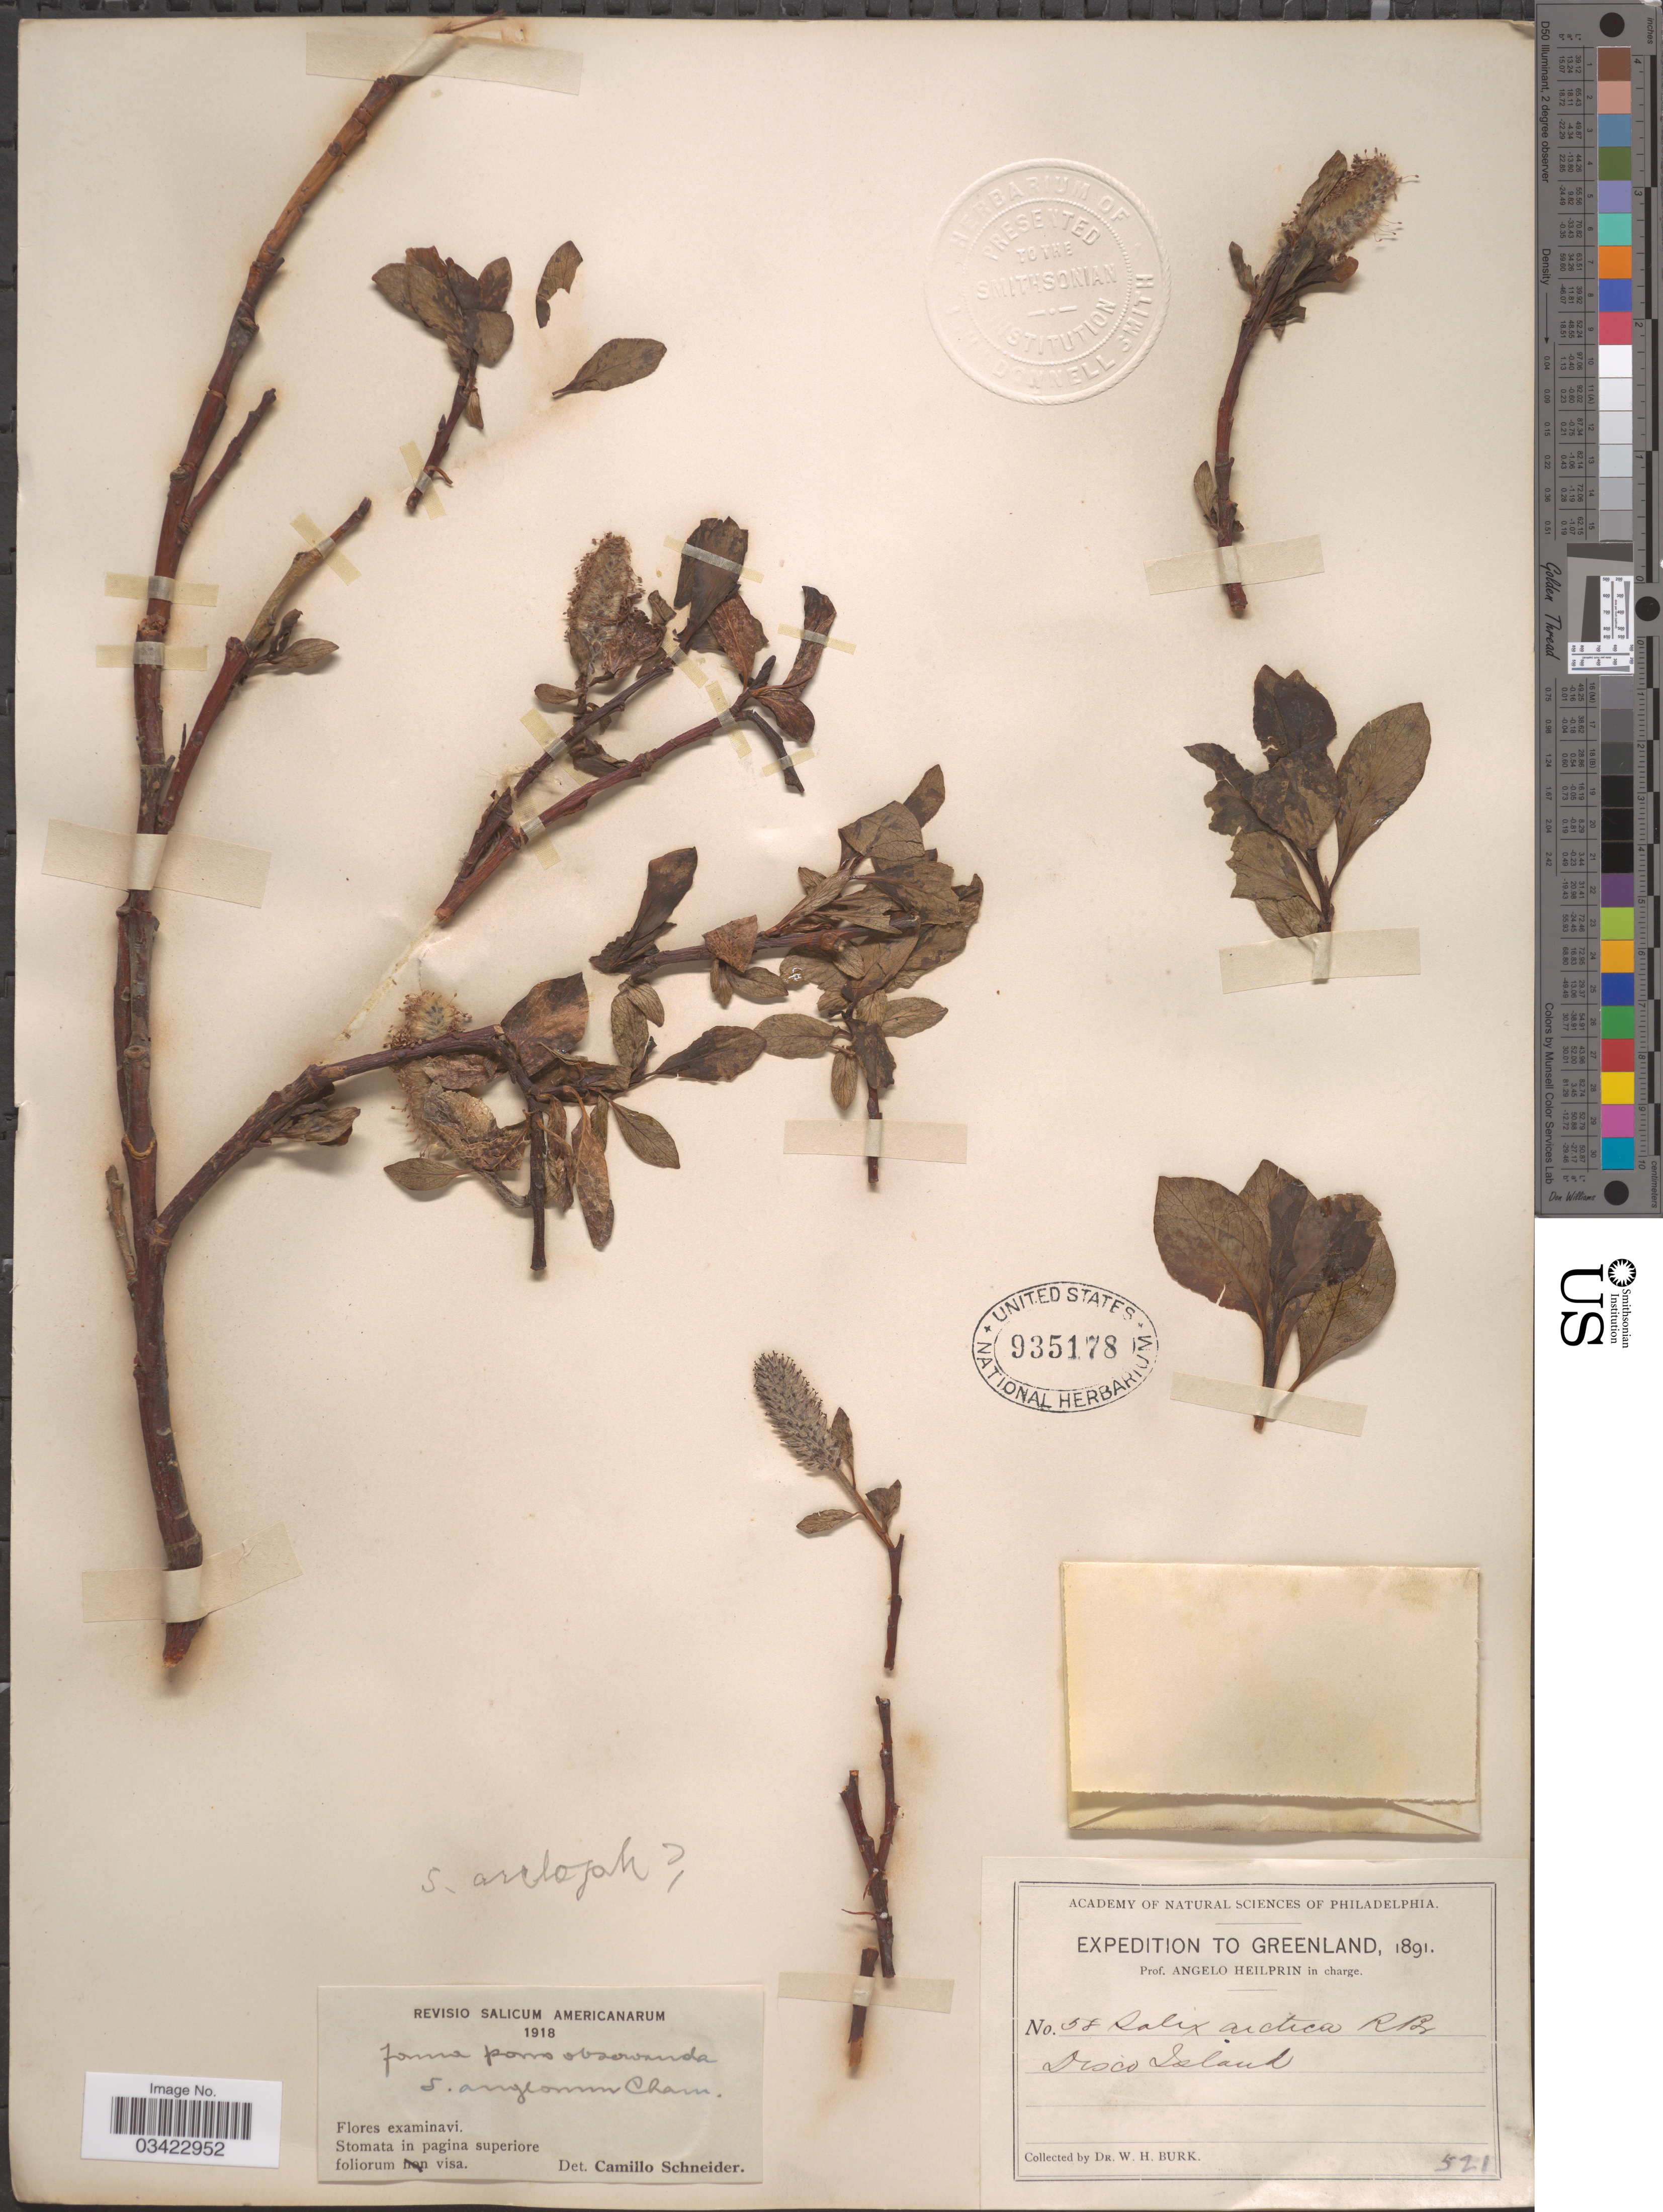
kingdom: Plantae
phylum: Tracheophyta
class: Magnoliopsida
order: Malpighiales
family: Salicaceae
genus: Salix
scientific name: Salix anglorum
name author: Cham.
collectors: W. Burk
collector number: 58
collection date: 1891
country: Greenland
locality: Disco Island.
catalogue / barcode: US 935178